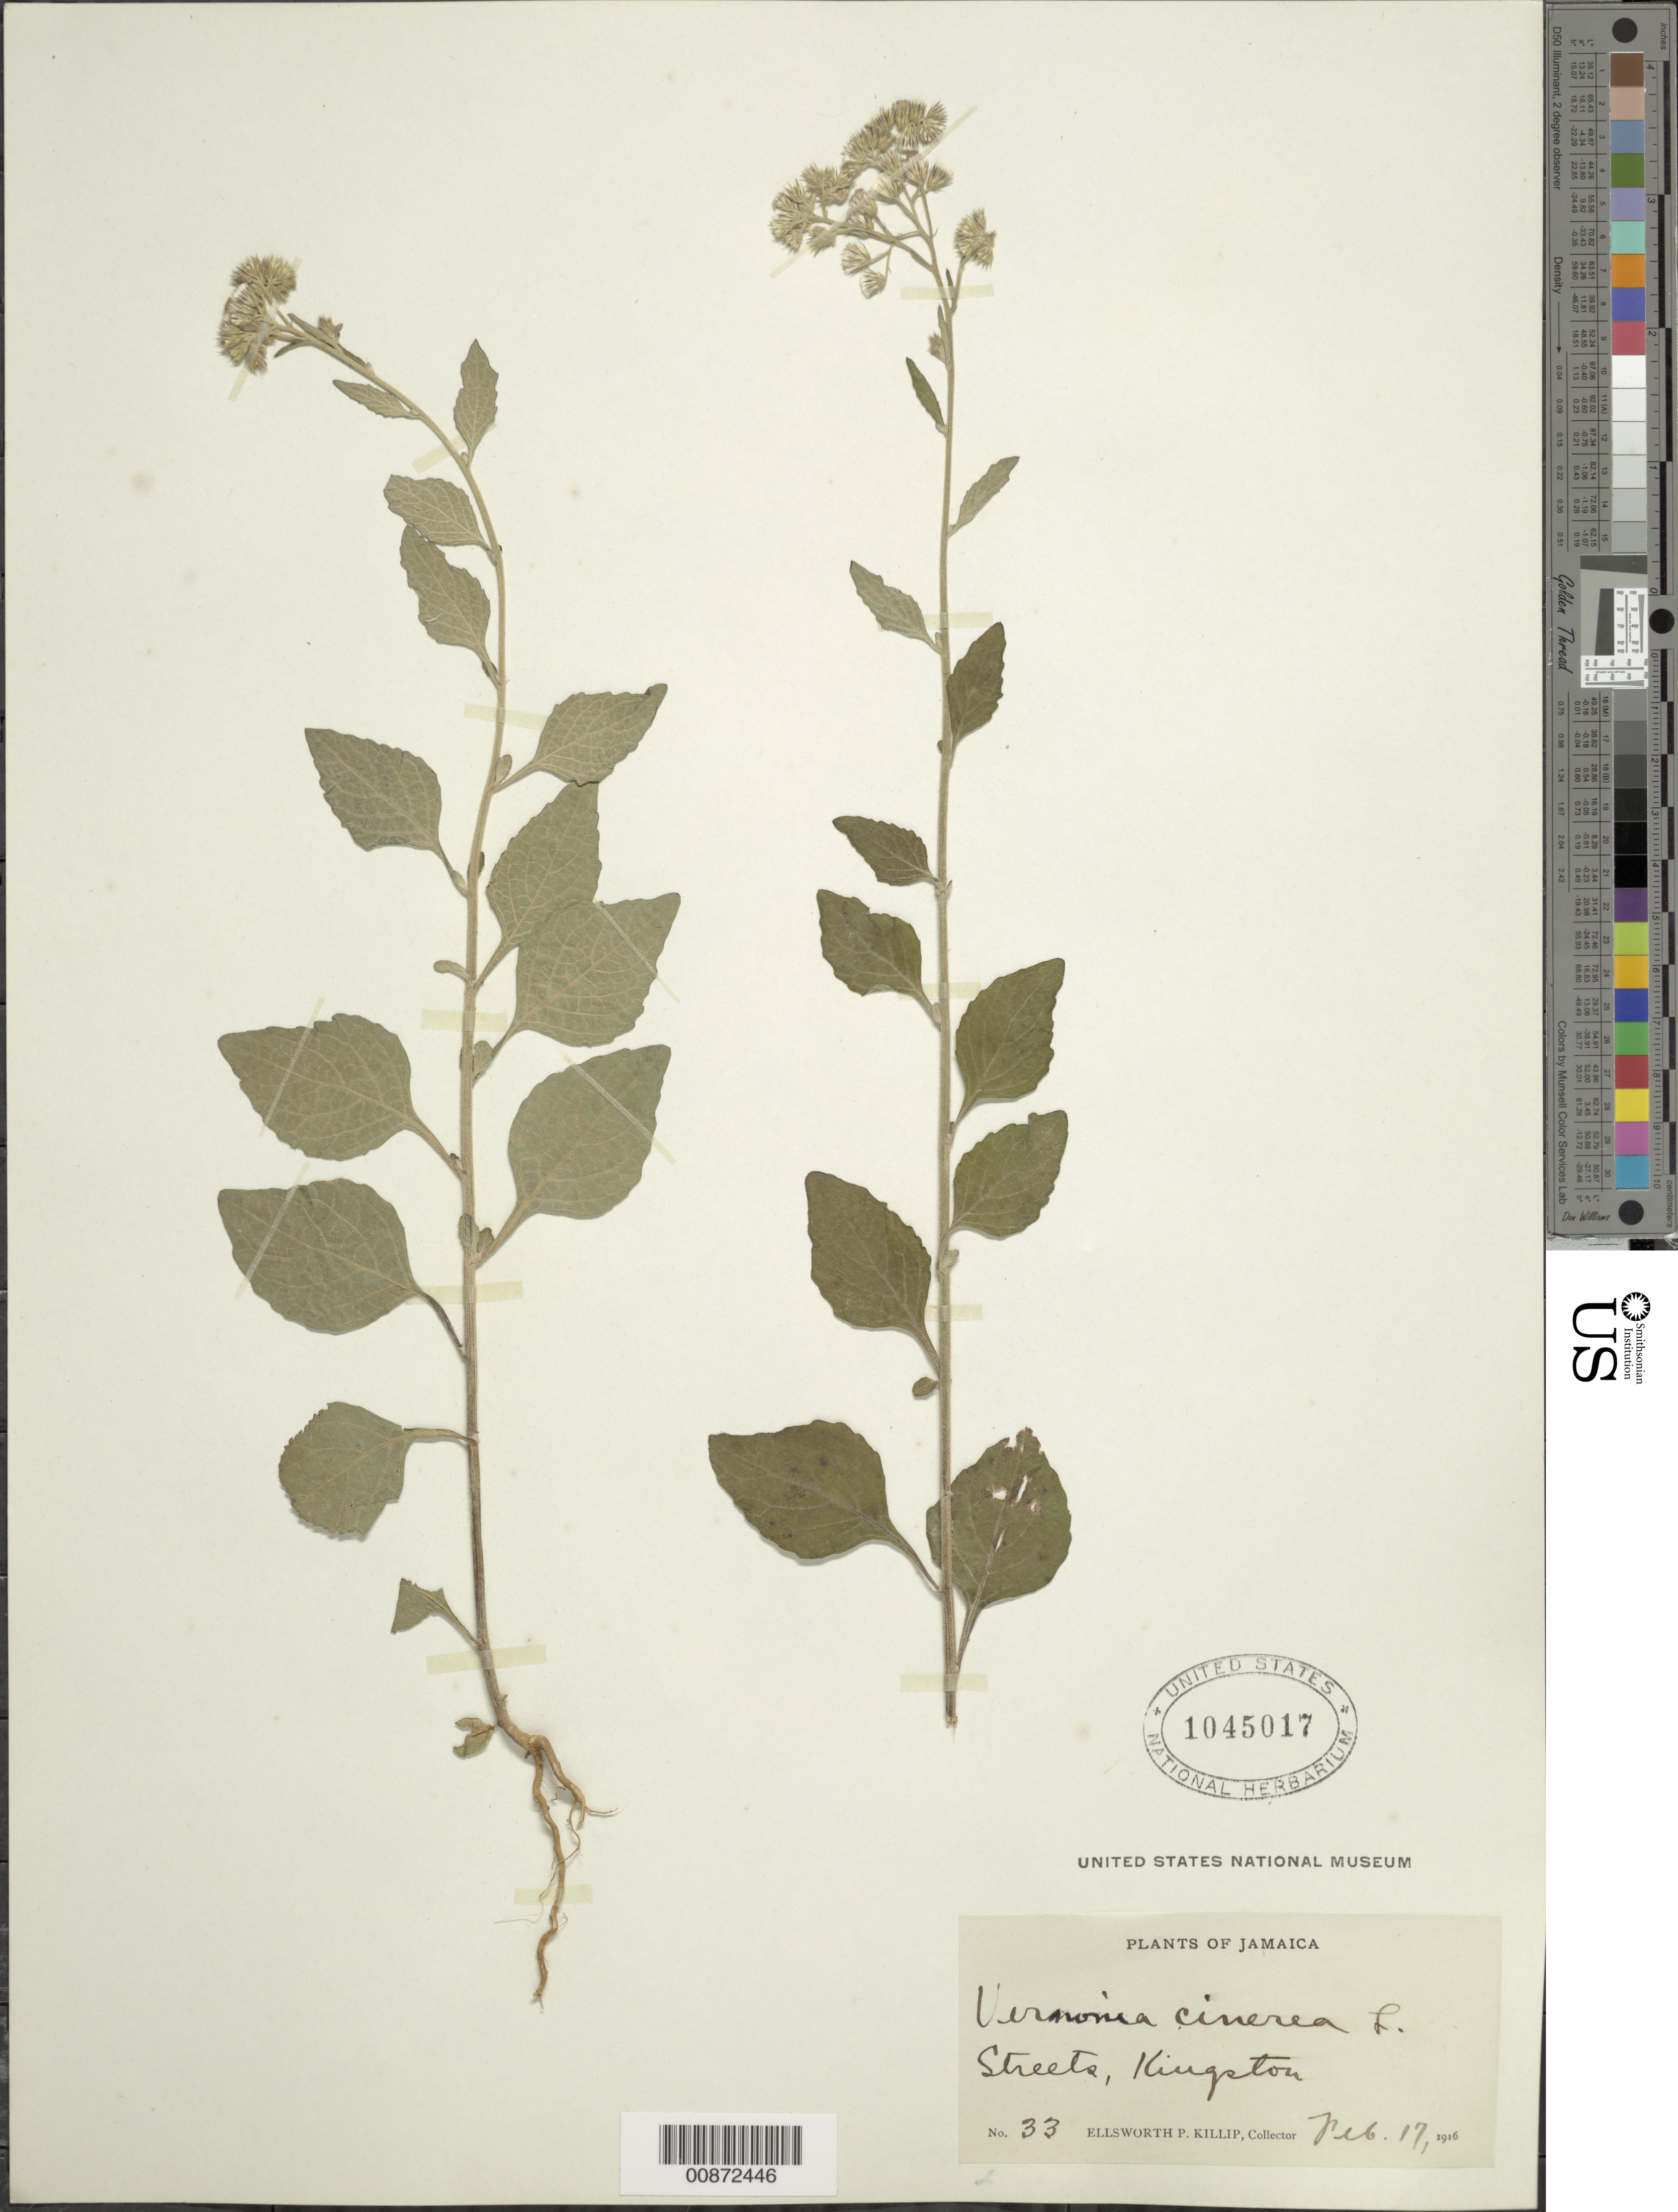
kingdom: Plantae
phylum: Tracheophyta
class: Magnoliopsida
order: Asterales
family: Asteraceae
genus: Cyanthillium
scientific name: Cyanthillium cinereum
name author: (L.) H. Rob.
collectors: E. P. Killip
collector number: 33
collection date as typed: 17 Feb 1916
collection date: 1916-02-17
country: Jamaica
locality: Kingston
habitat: Streets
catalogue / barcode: US 1045017